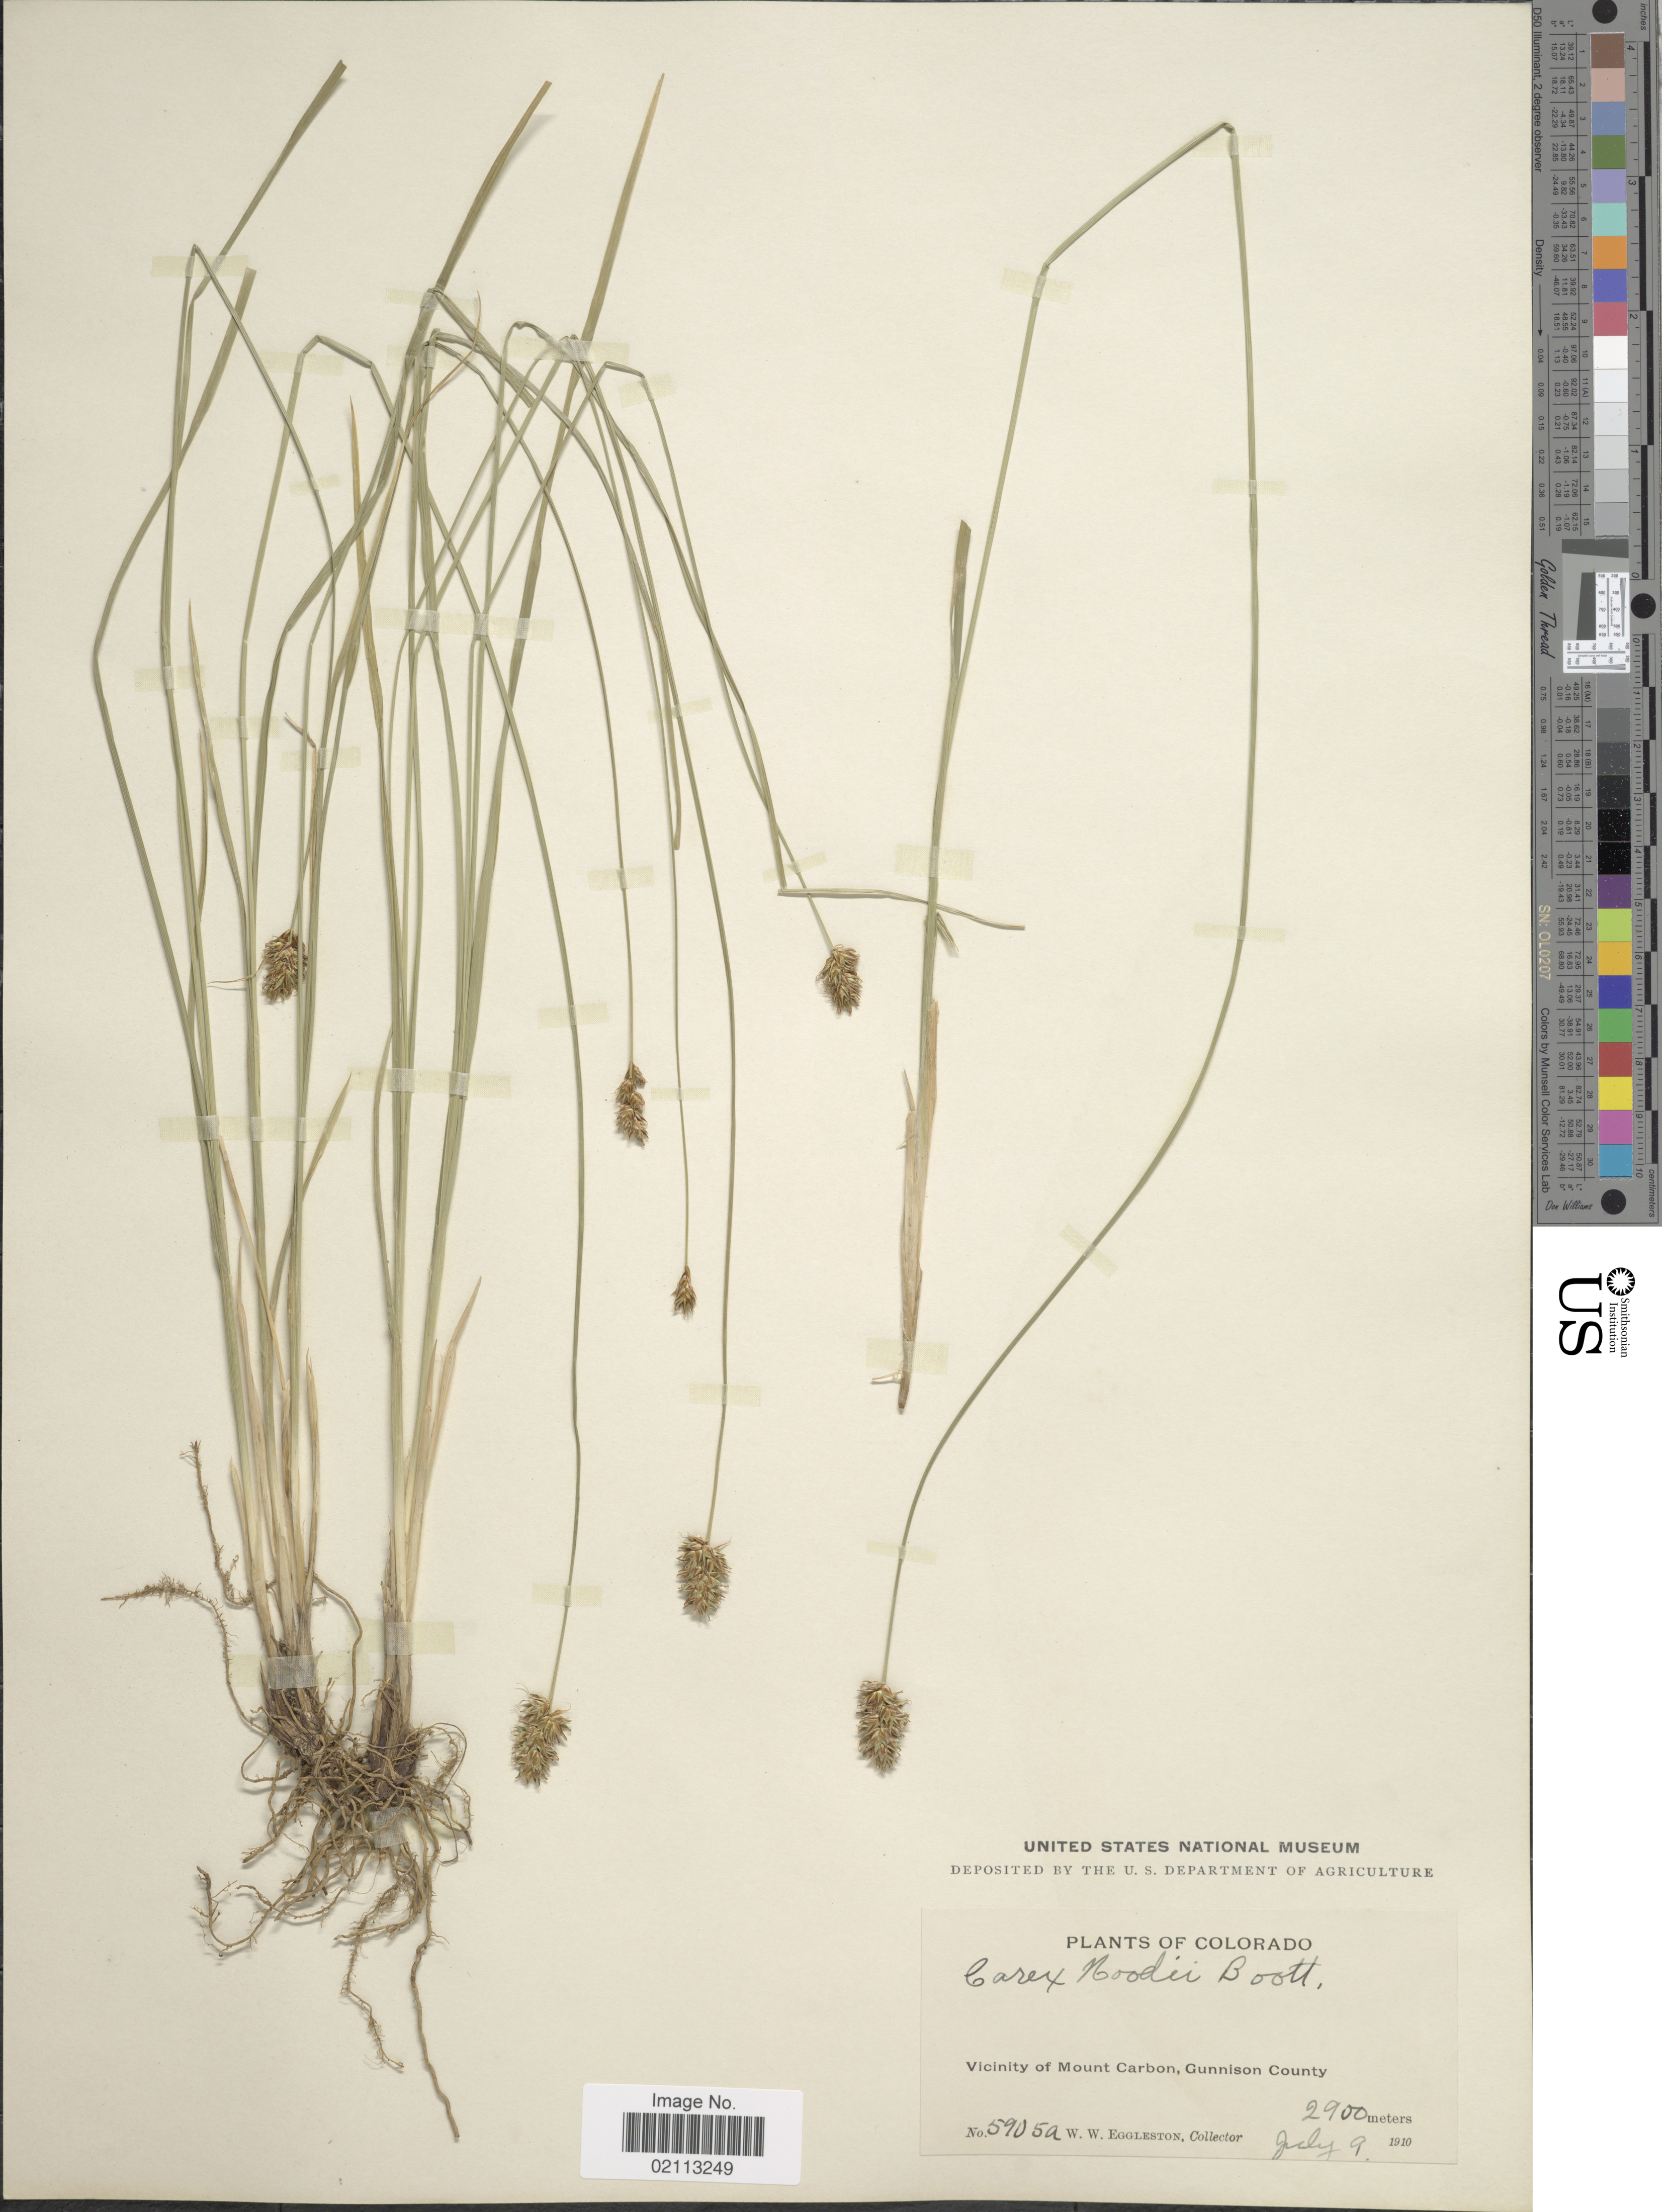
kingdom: Plantae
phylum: Tracheophyta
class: Liliopsida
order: Poales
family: Cyperaceae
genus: Carex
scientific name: Carex hoodii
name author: Boott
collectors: W. W. Eggleston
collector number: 5905A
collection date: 1910-07-09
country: United States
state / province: Colorado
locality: Vicinity of Mount Carbon, Gunnison County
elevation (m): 2900